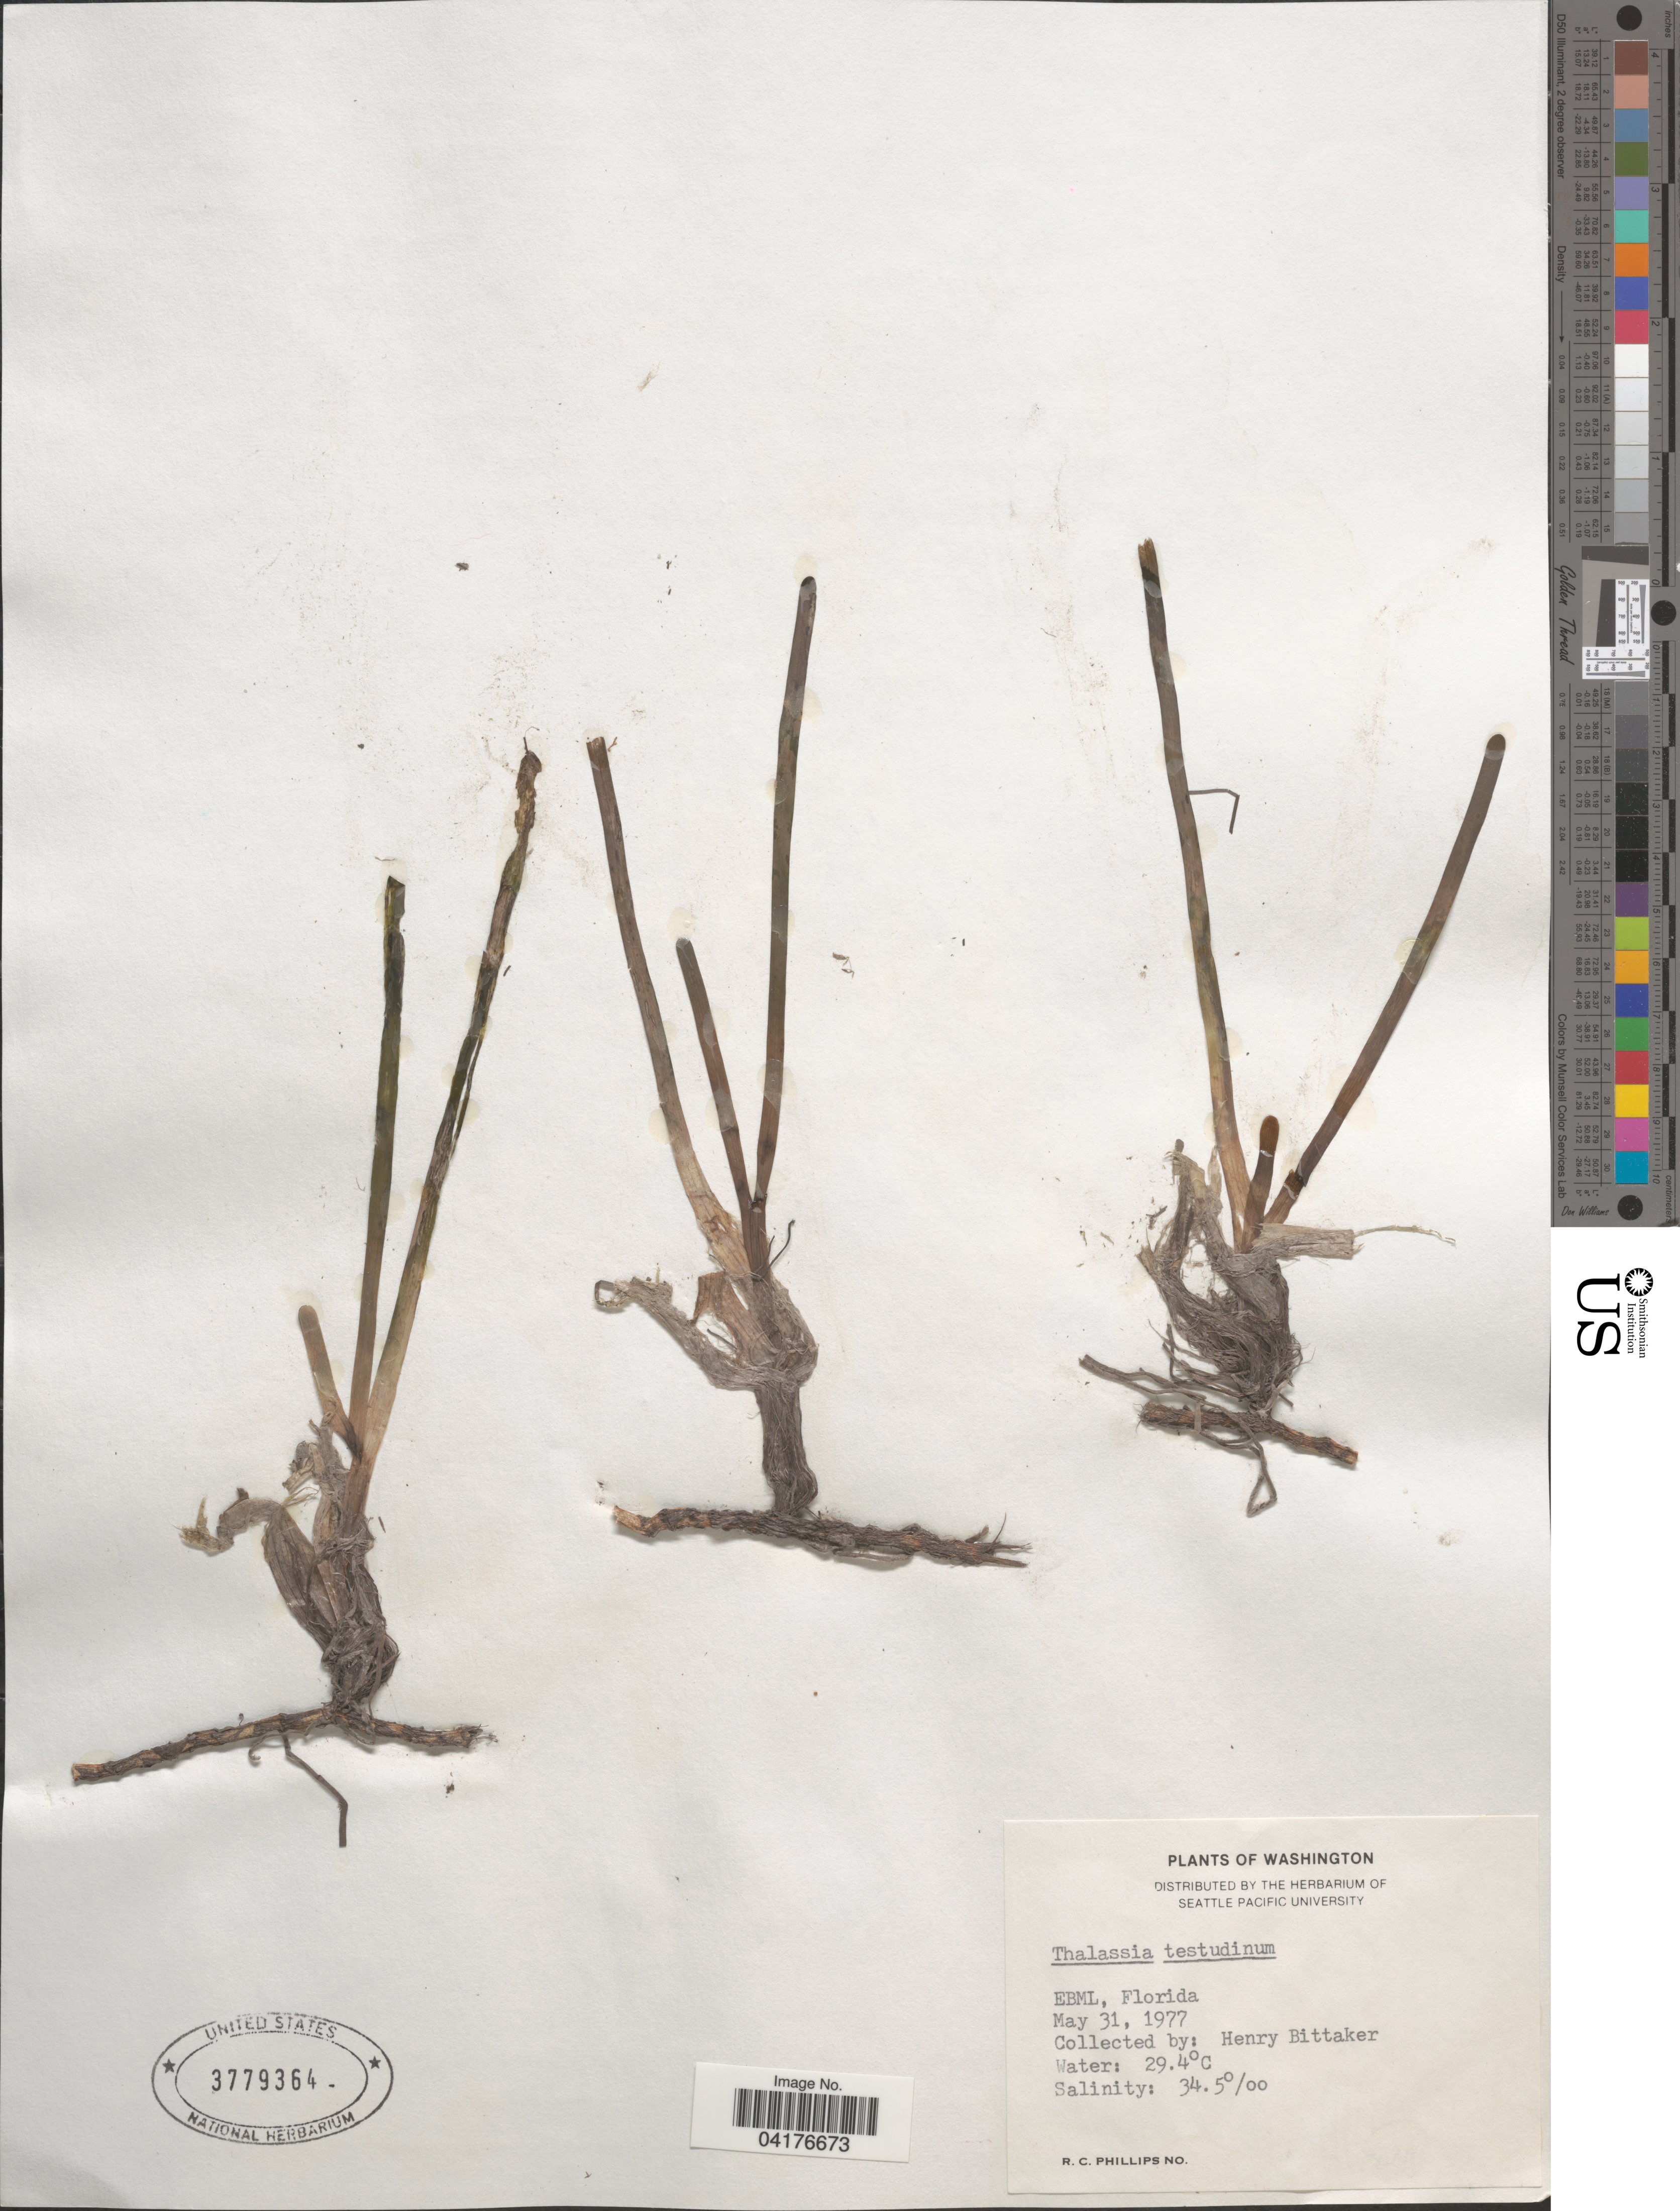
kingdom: Plantae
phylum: Tracheophyta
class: Liliopsida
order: Alismatales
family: Hydrocharitaceae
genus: Thalassia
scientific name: Thalassia testudinum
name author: Banks & Sol. ex K.D. Koenig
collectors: H. Bittaker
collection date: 1977-05-31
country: United States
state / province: Florida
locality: EBML.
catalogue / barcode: US 3779364